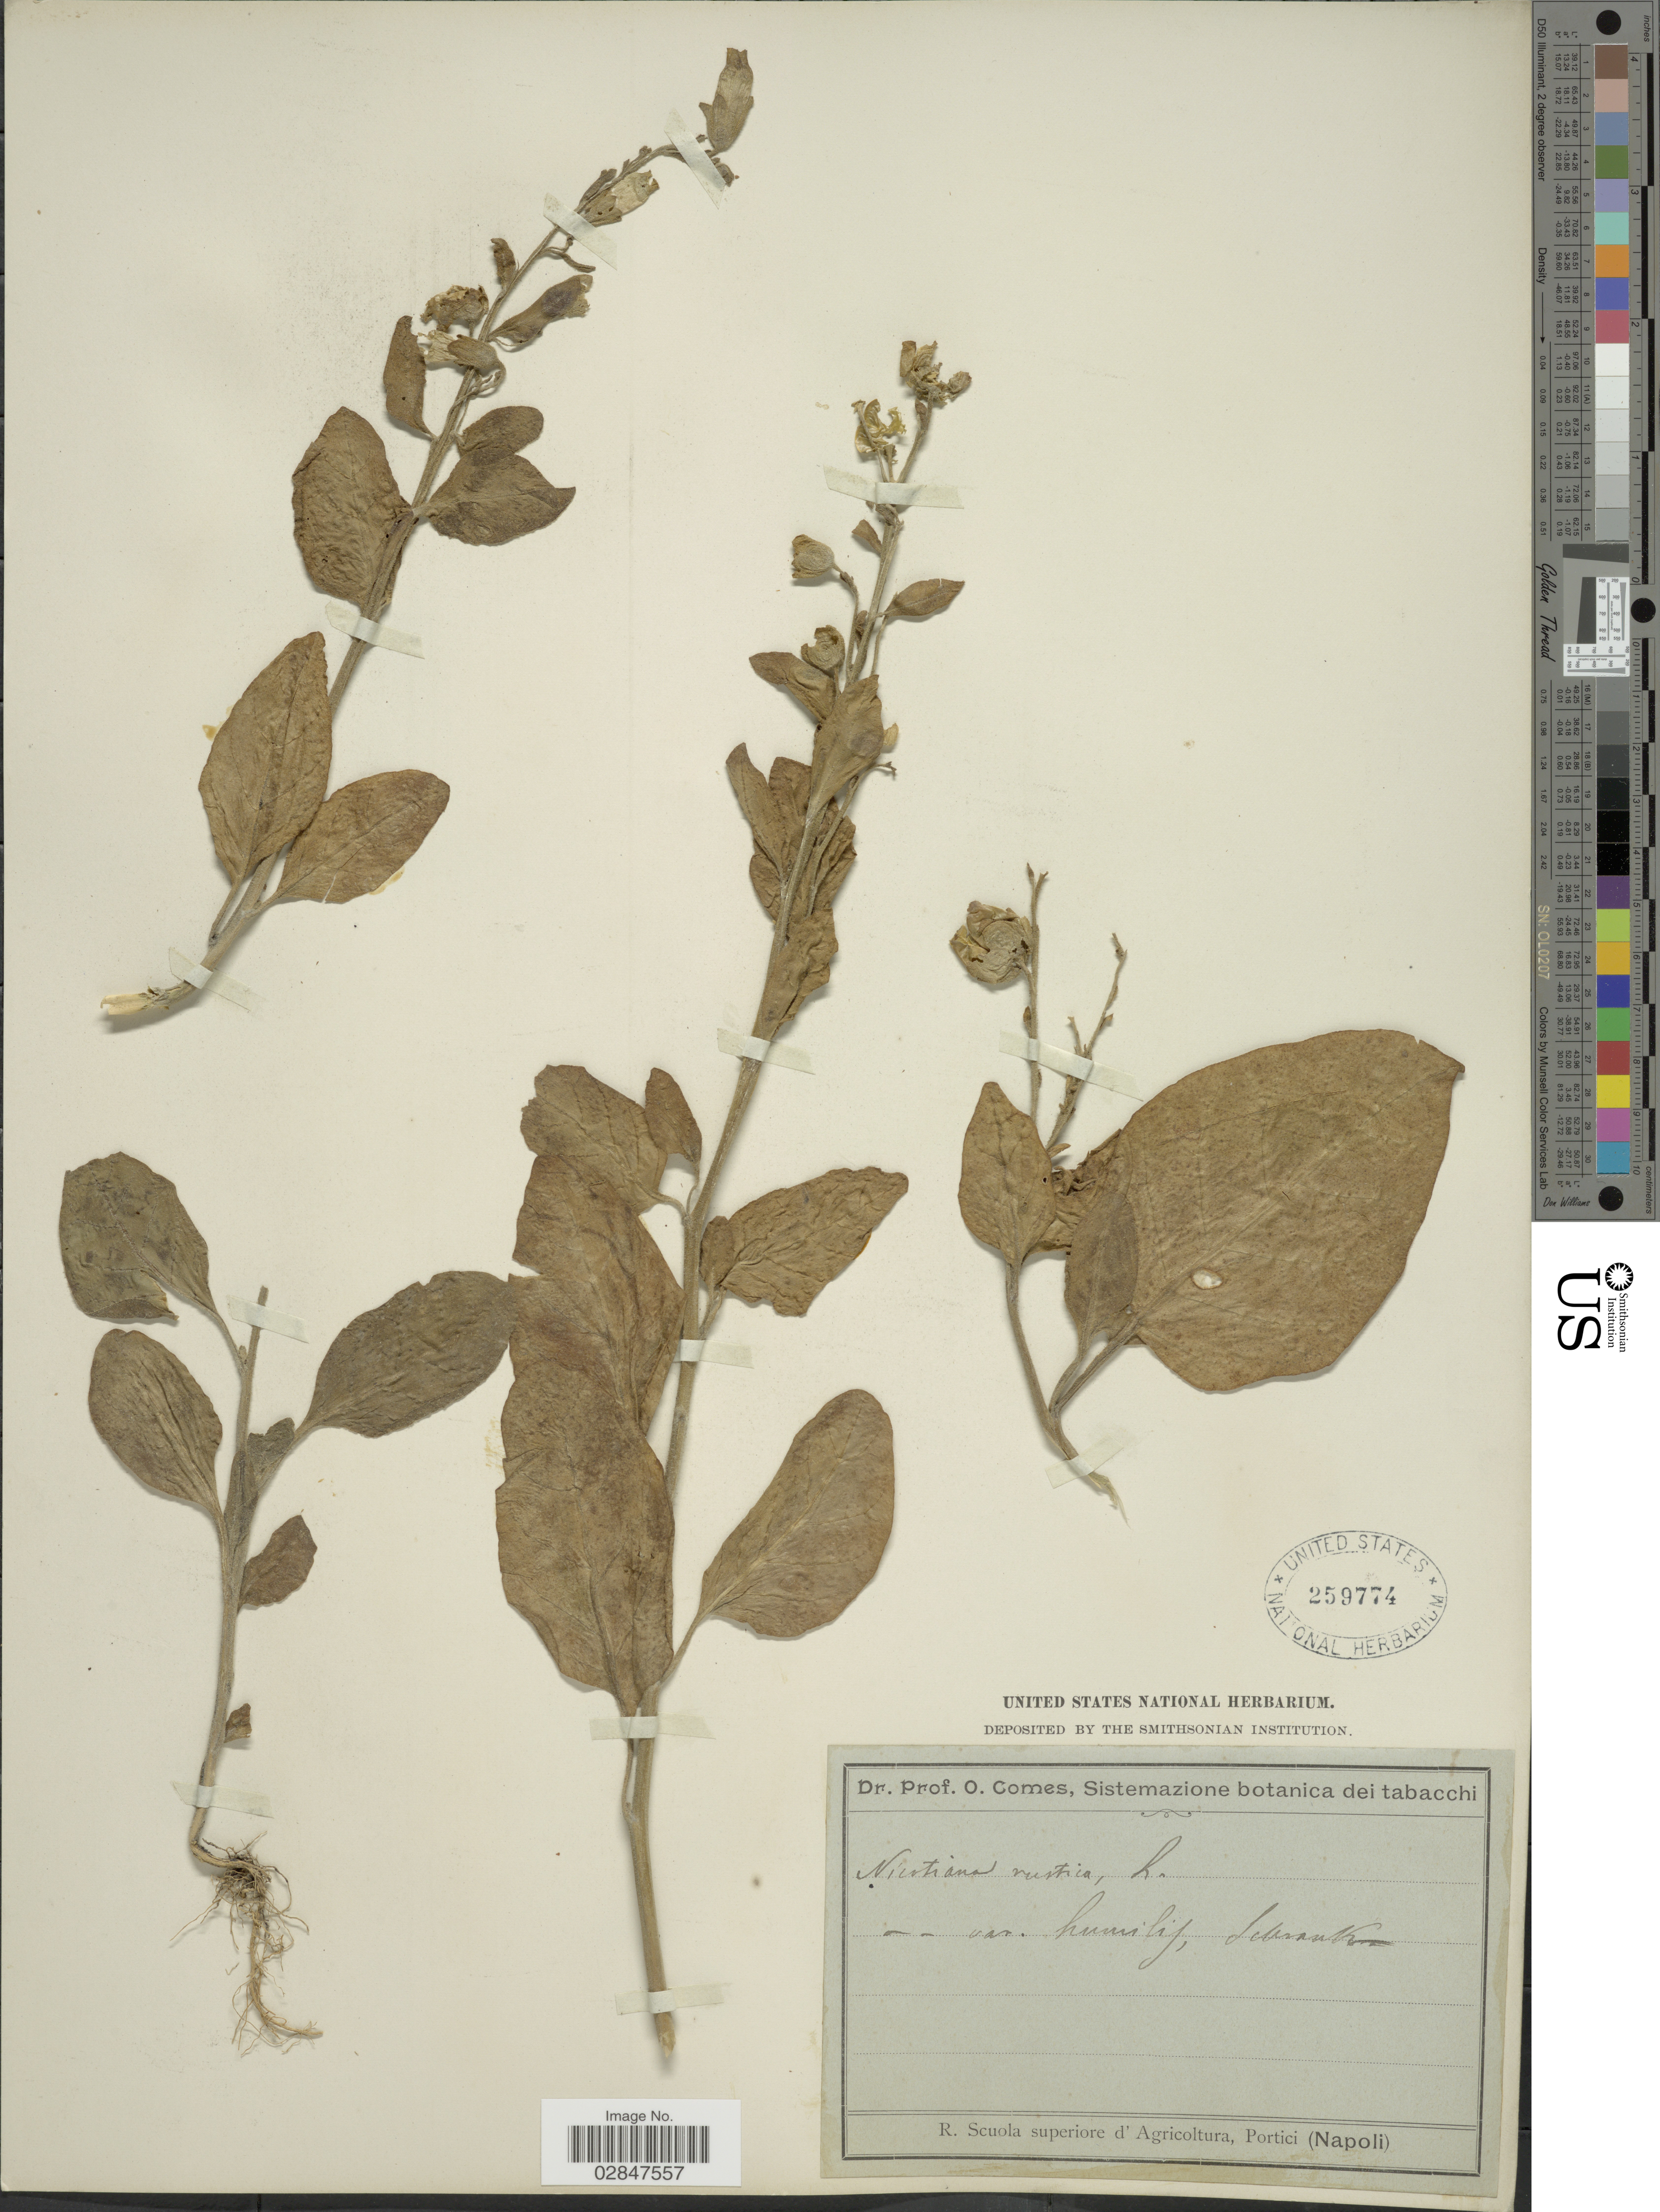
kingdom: Plantae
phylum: Tracheophyta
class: Magnoliopsida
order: Solanales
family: Solanaceae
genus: Nicotiana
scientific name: Nicotiana rustica var. humilis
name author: Schrank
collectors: O. Comes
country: Italy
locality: Portici (Napoli).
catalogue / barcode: US 259774